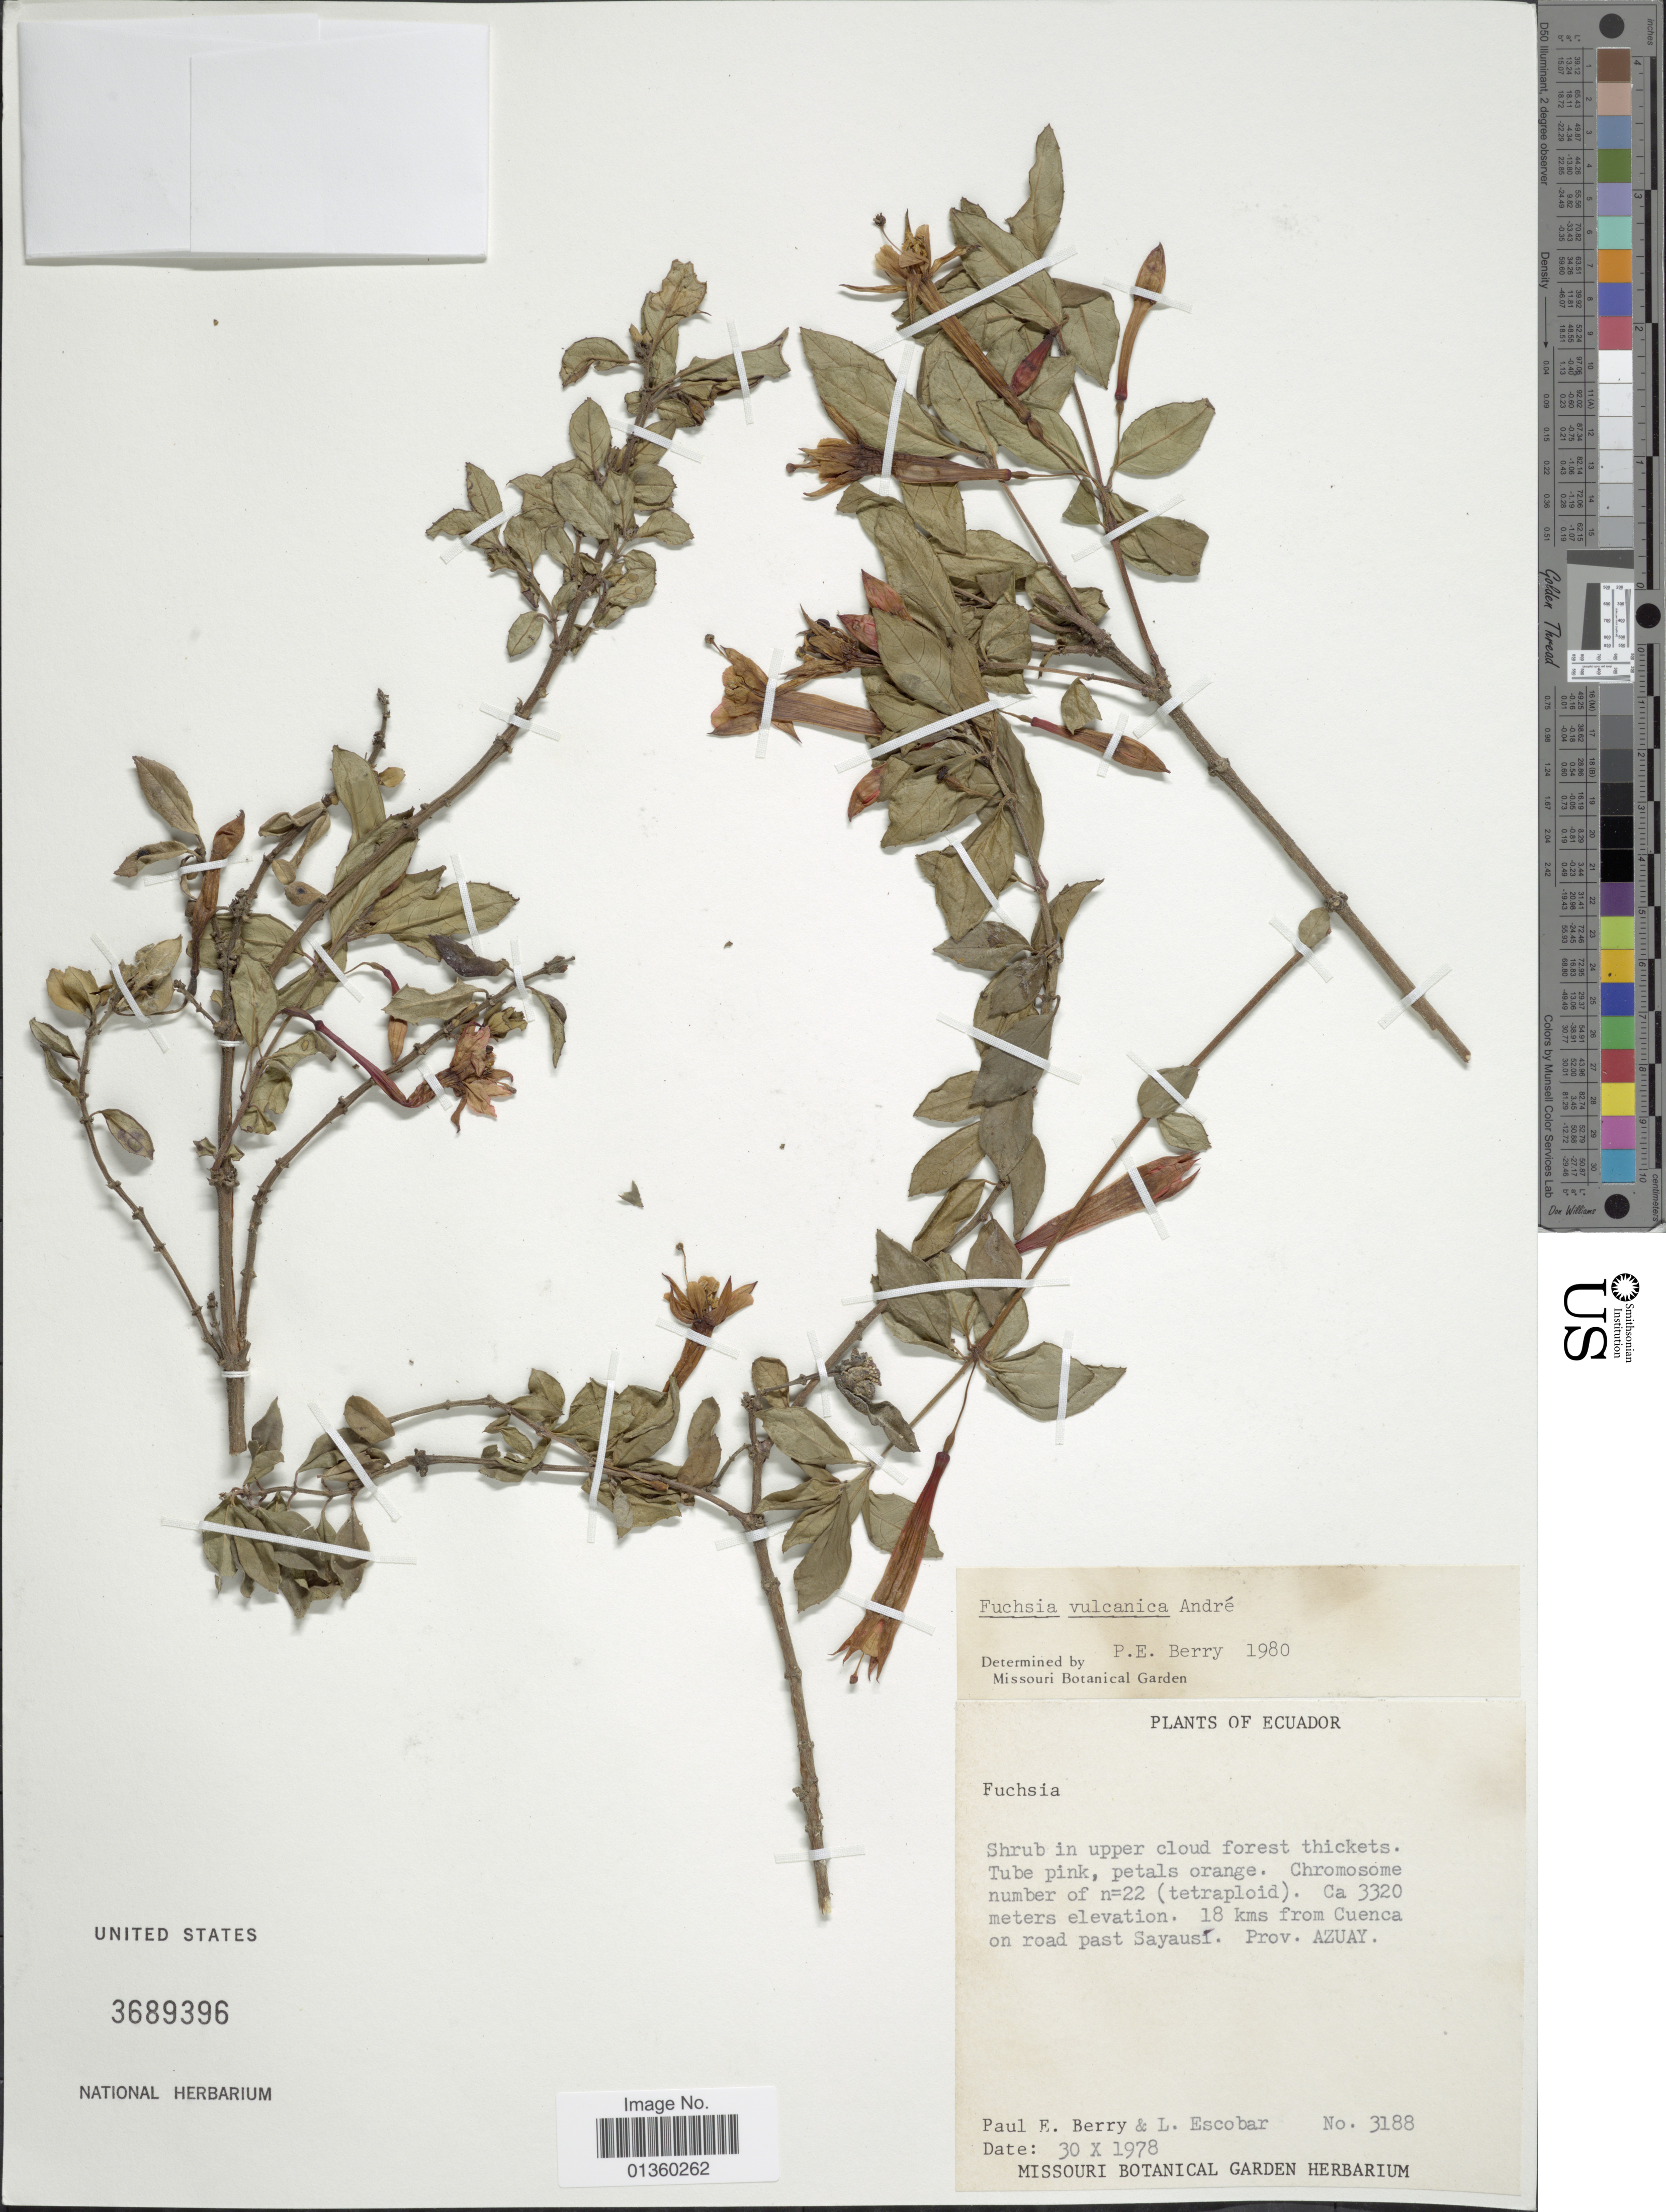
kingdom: Plantae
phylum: Tracheophyta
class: Magnoliopsida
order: Myrtales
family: Onagraceae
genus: Fuchsia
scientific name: Fuchsia vulcanica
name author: André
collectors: P. E. Berry & L. Escobar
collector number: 3188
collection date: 1978-10-30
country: Ecuador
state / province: Azuay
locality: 18 kms from Cuenca on road past Sayausí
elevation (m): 3320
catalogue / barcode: US 3689396